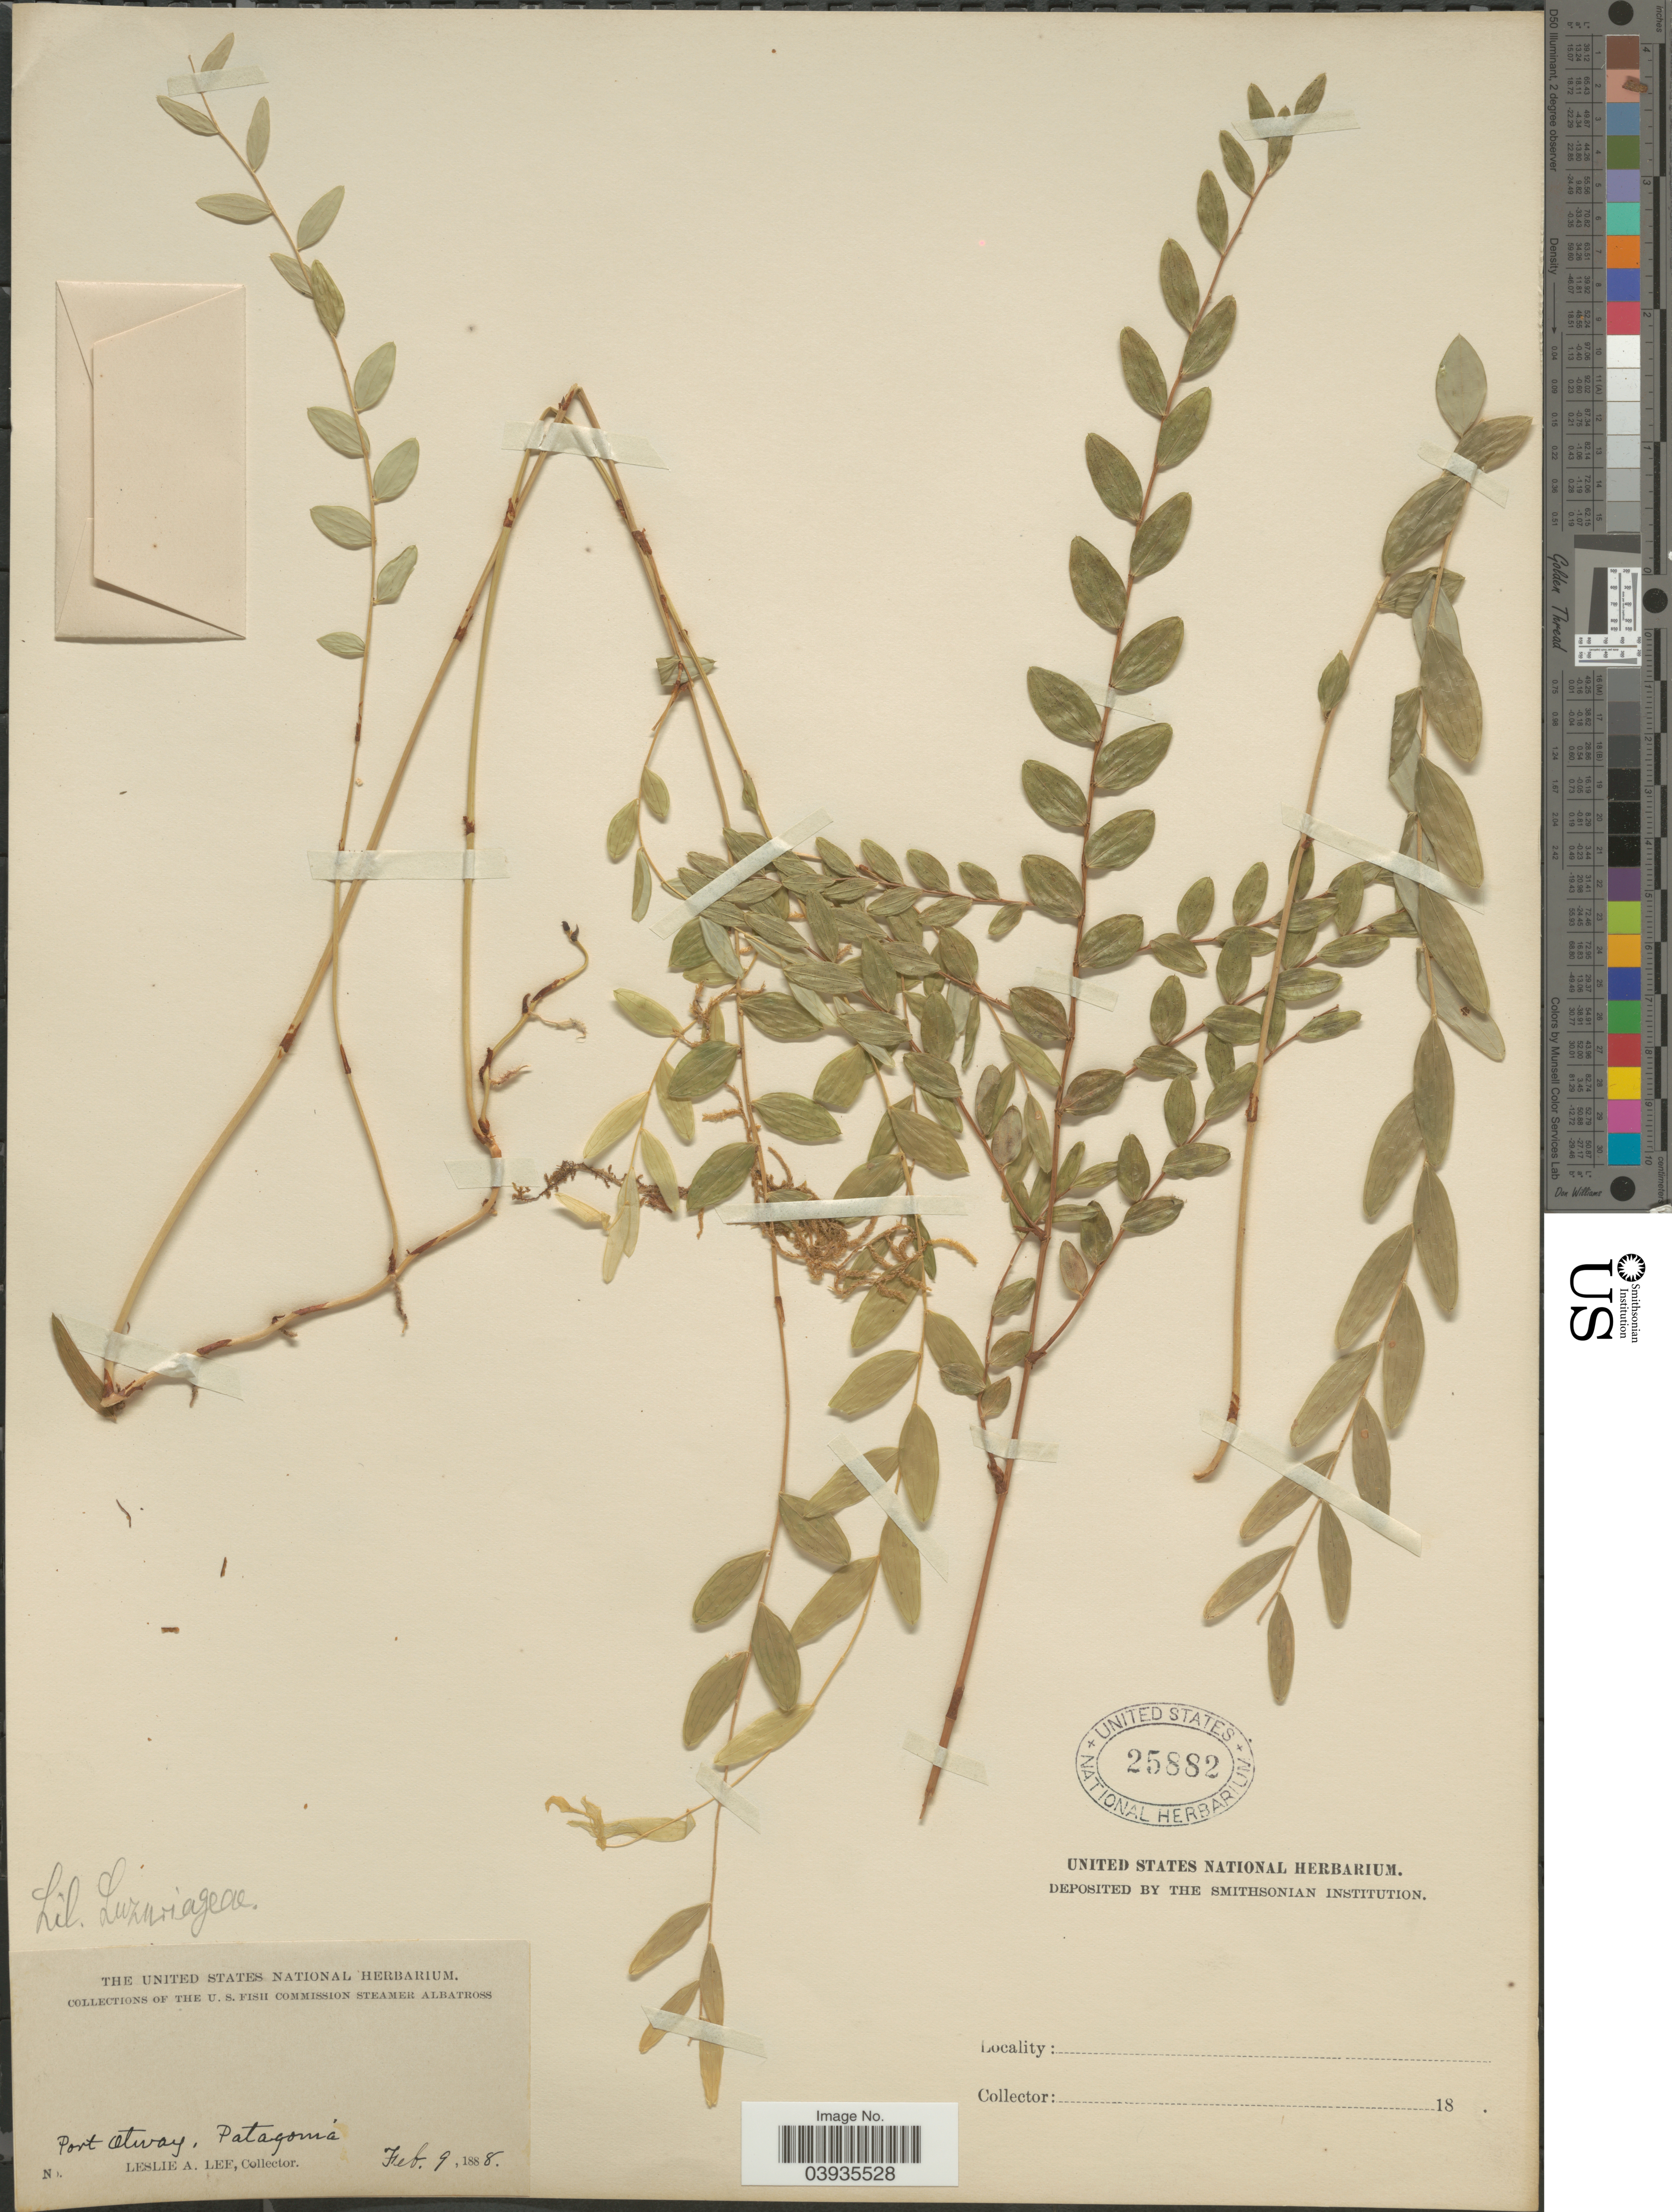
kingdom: Plantae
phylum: Tracheophyta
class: Liliopsida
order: Liliales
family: Alstroemeriaceae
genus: Luzuriaga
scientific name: Luzuriaga sp.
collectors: L. Lee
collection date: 1888-02-09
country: Chile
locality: Port Otway, Patagonia.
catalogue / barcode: US 25882